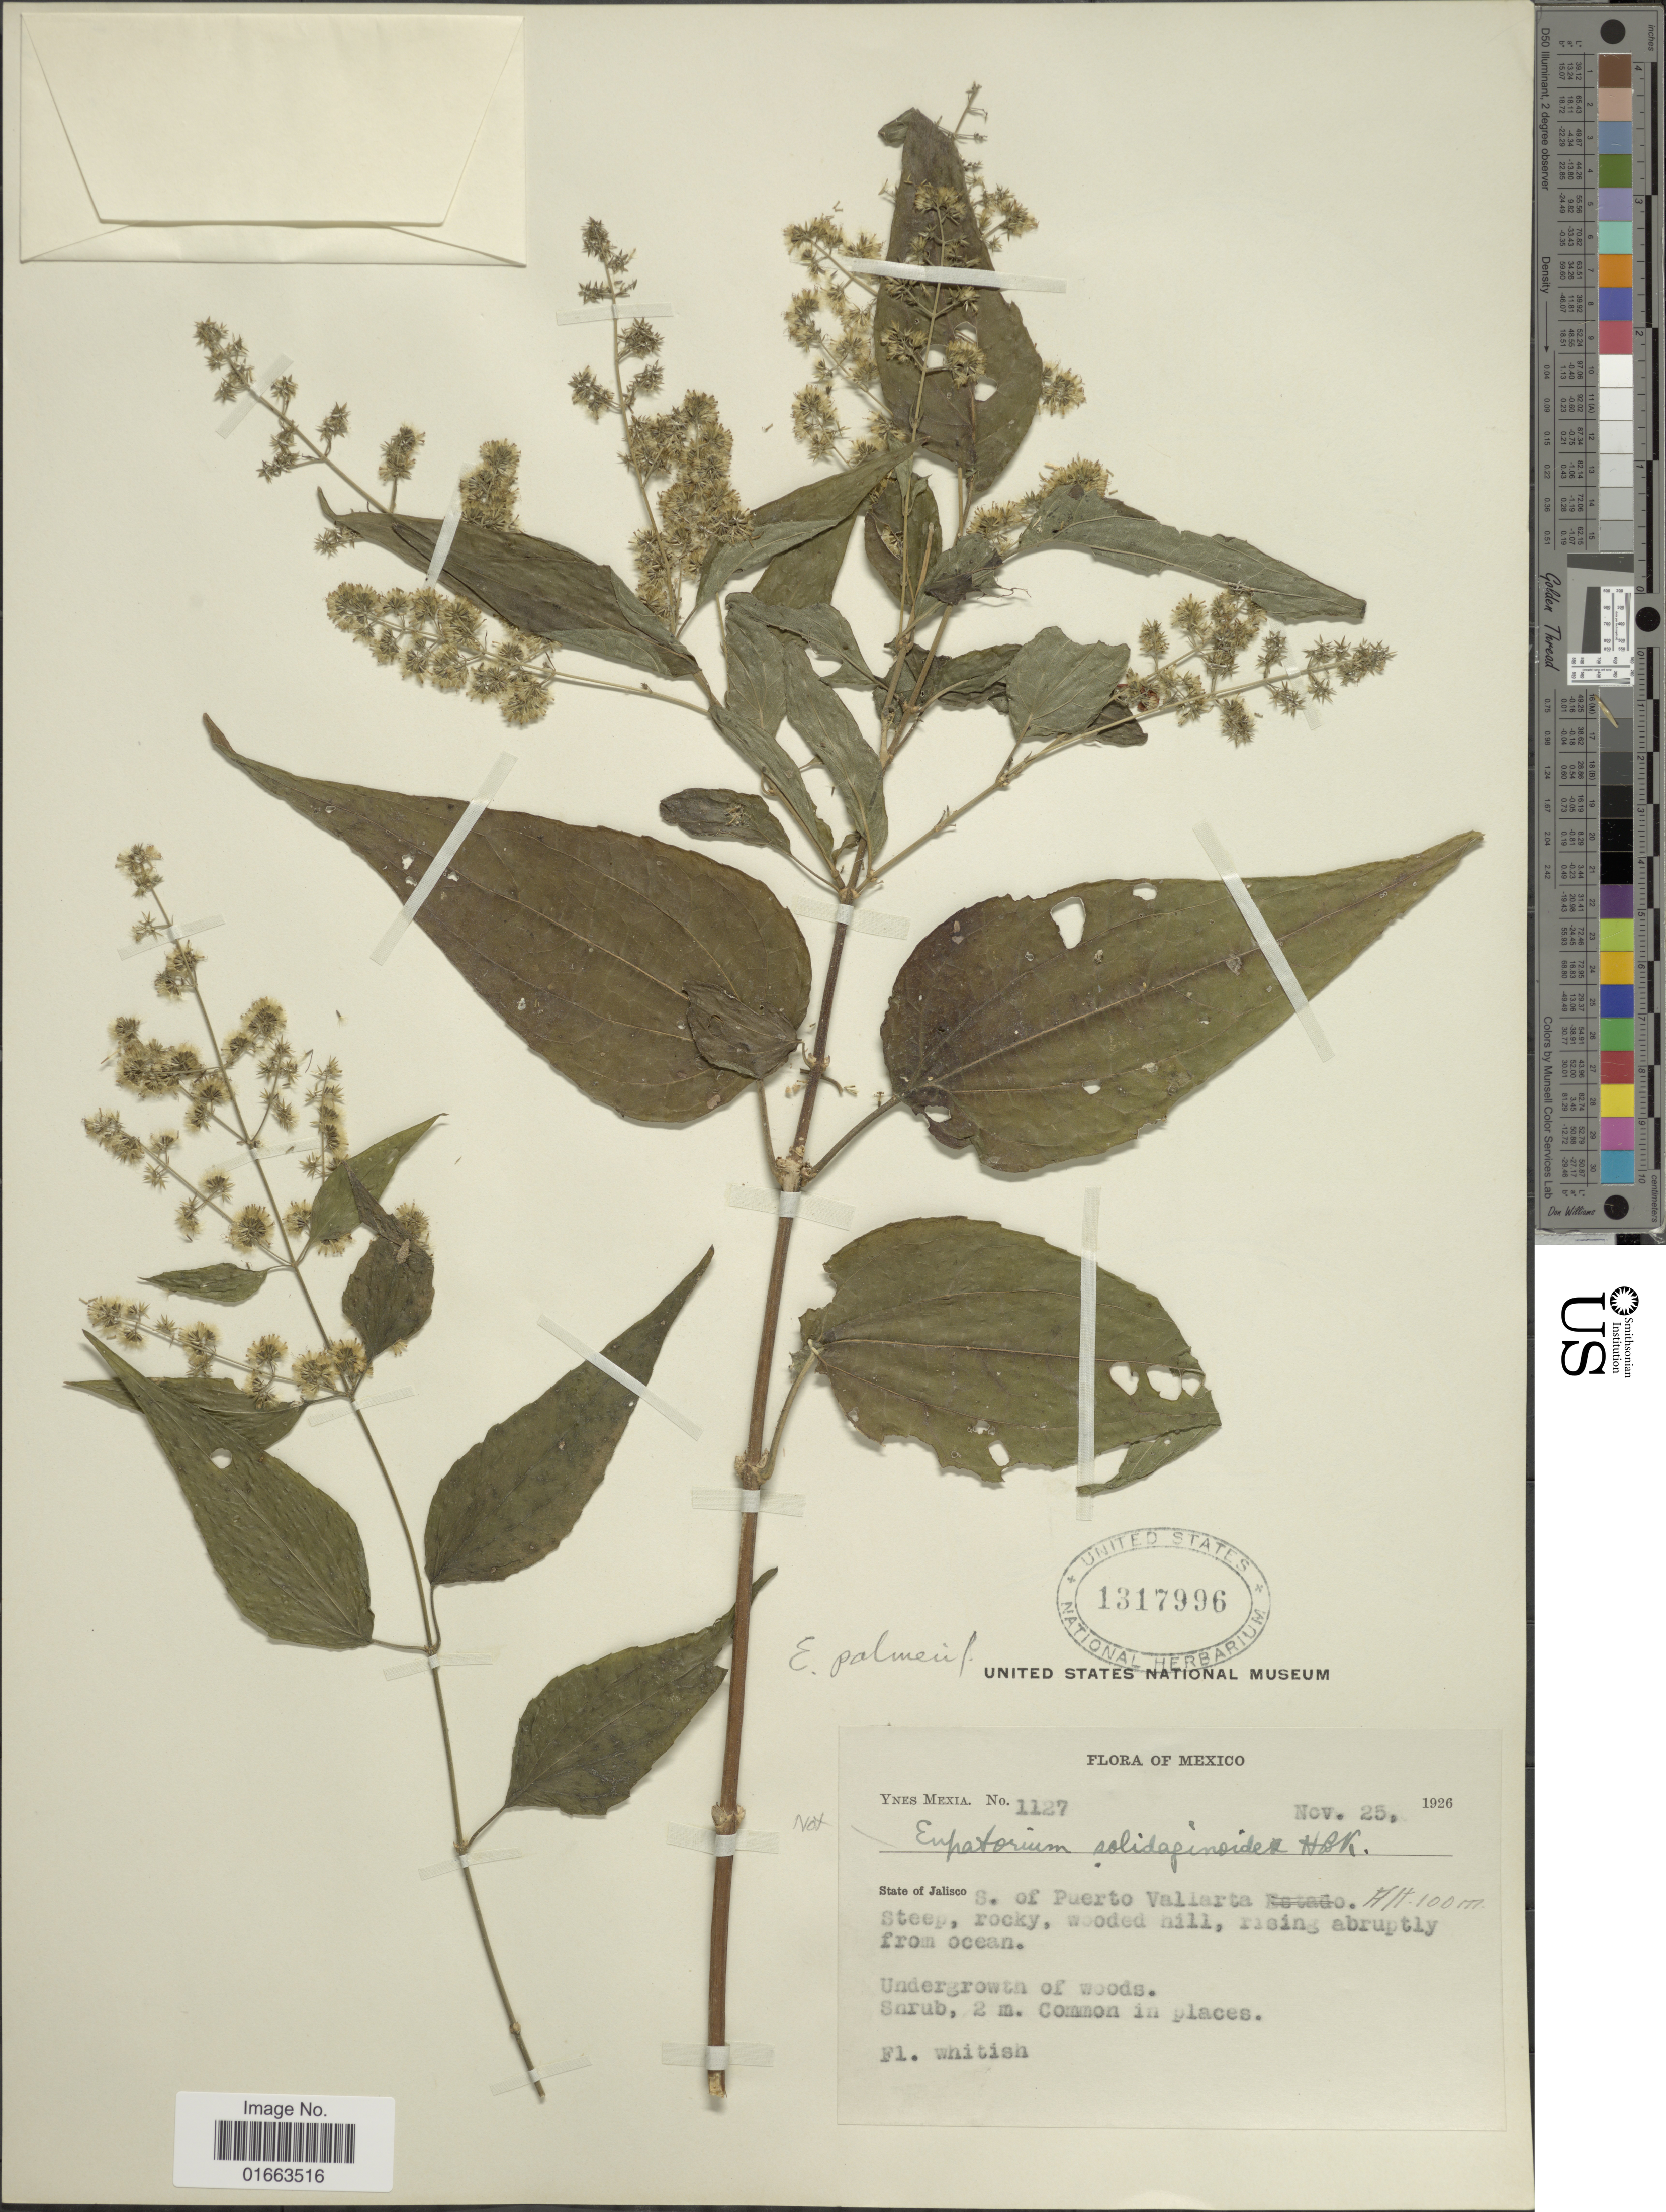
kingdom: Plantae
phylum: Tracheophyta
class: Magnoliopsida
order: Asterales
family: Asteraceae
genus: Koanophyllon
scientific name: Koanophyllon palmeri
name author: (A. Gray) R.M. King & H. Rob.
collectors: Y. Mexia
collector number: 1127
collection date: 1926-11-25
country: Mexico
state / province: Jalisco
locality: S. of Puerto Vallarta Steep, rocky, wooded hill, rising abruptly from ocean, common in places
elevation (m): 100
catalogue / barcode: US 1317996